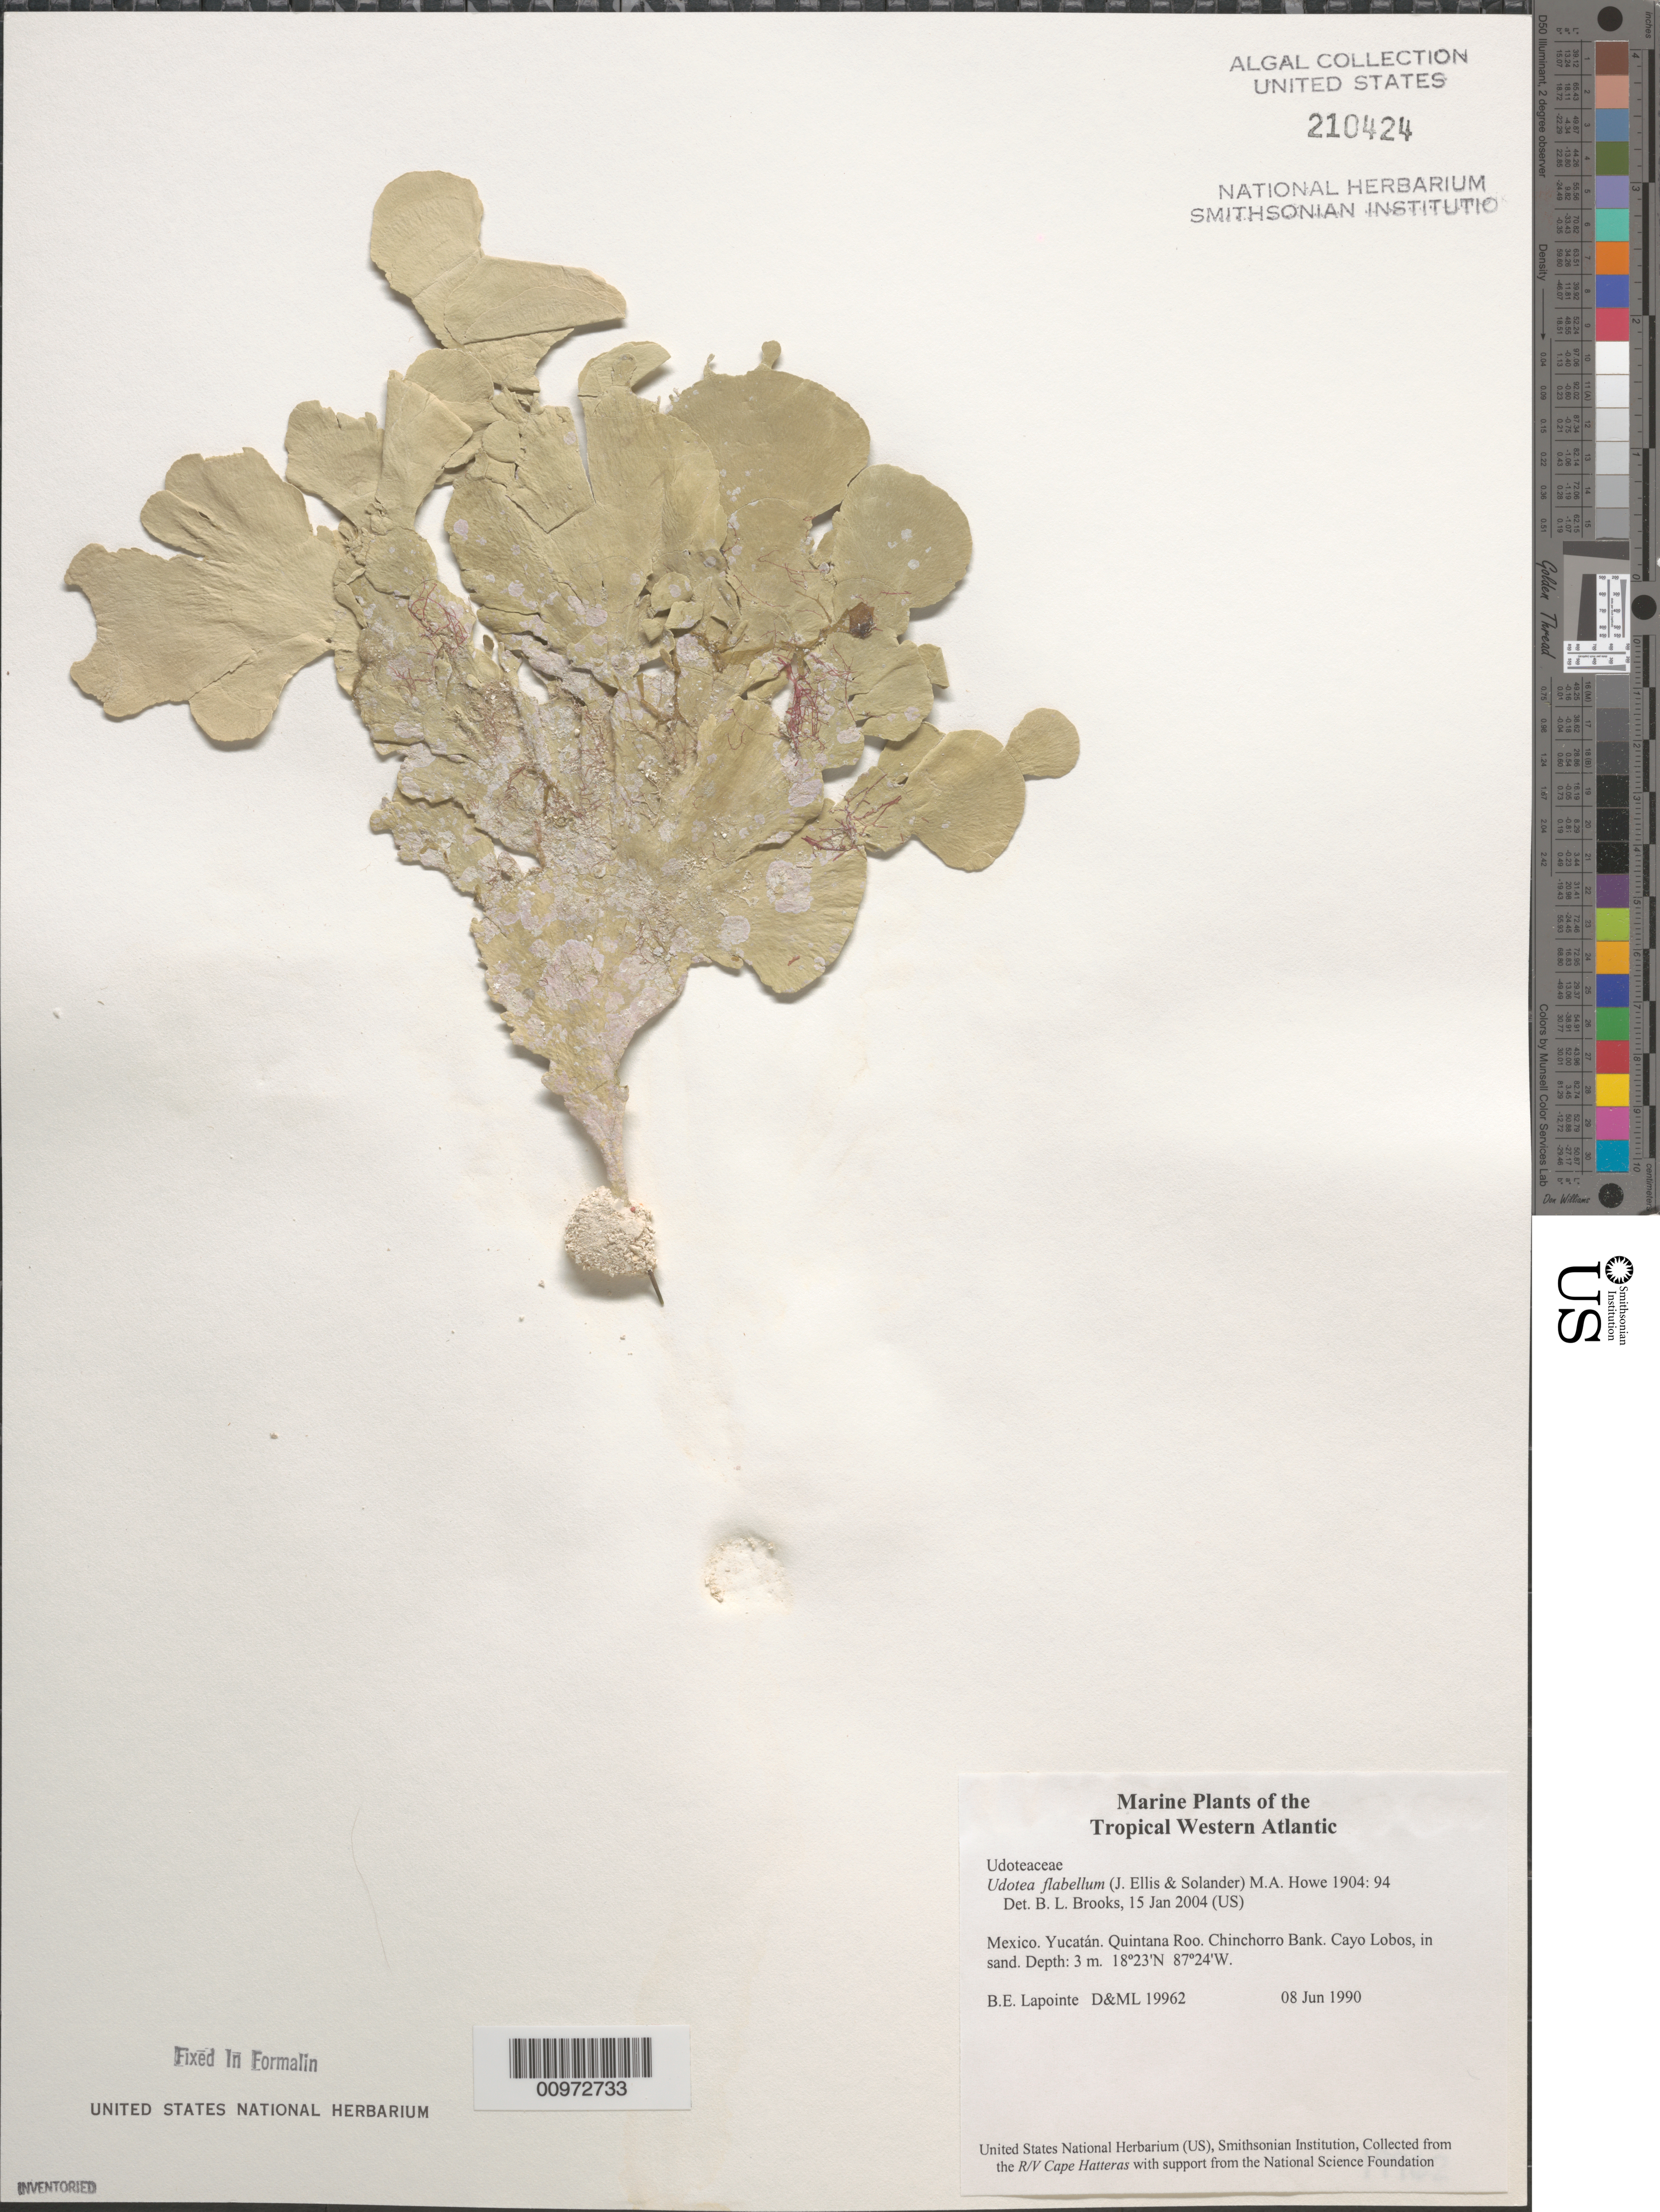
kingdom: Plantae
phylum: Chlorophyta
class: Ulvophyceae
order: Bryopsidales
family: Udoteaceae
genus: Udotea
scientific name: Udotea flabellum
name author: (J. Ellis & Sol.) M. Howe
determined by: Brooks, B. L., (BOT), Smithsonian Institution - National Museum of Natural History (UNITED STATES)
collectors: B. Lapointe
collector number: D&ML 19962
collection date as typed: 08 Jun 1990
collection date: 1990-06-08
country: Mexico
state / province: Quintana Roo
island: Cayo Lobos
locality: Chinchorro Bank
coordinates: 18 23'N, 87 24'W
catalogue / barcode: US 210424